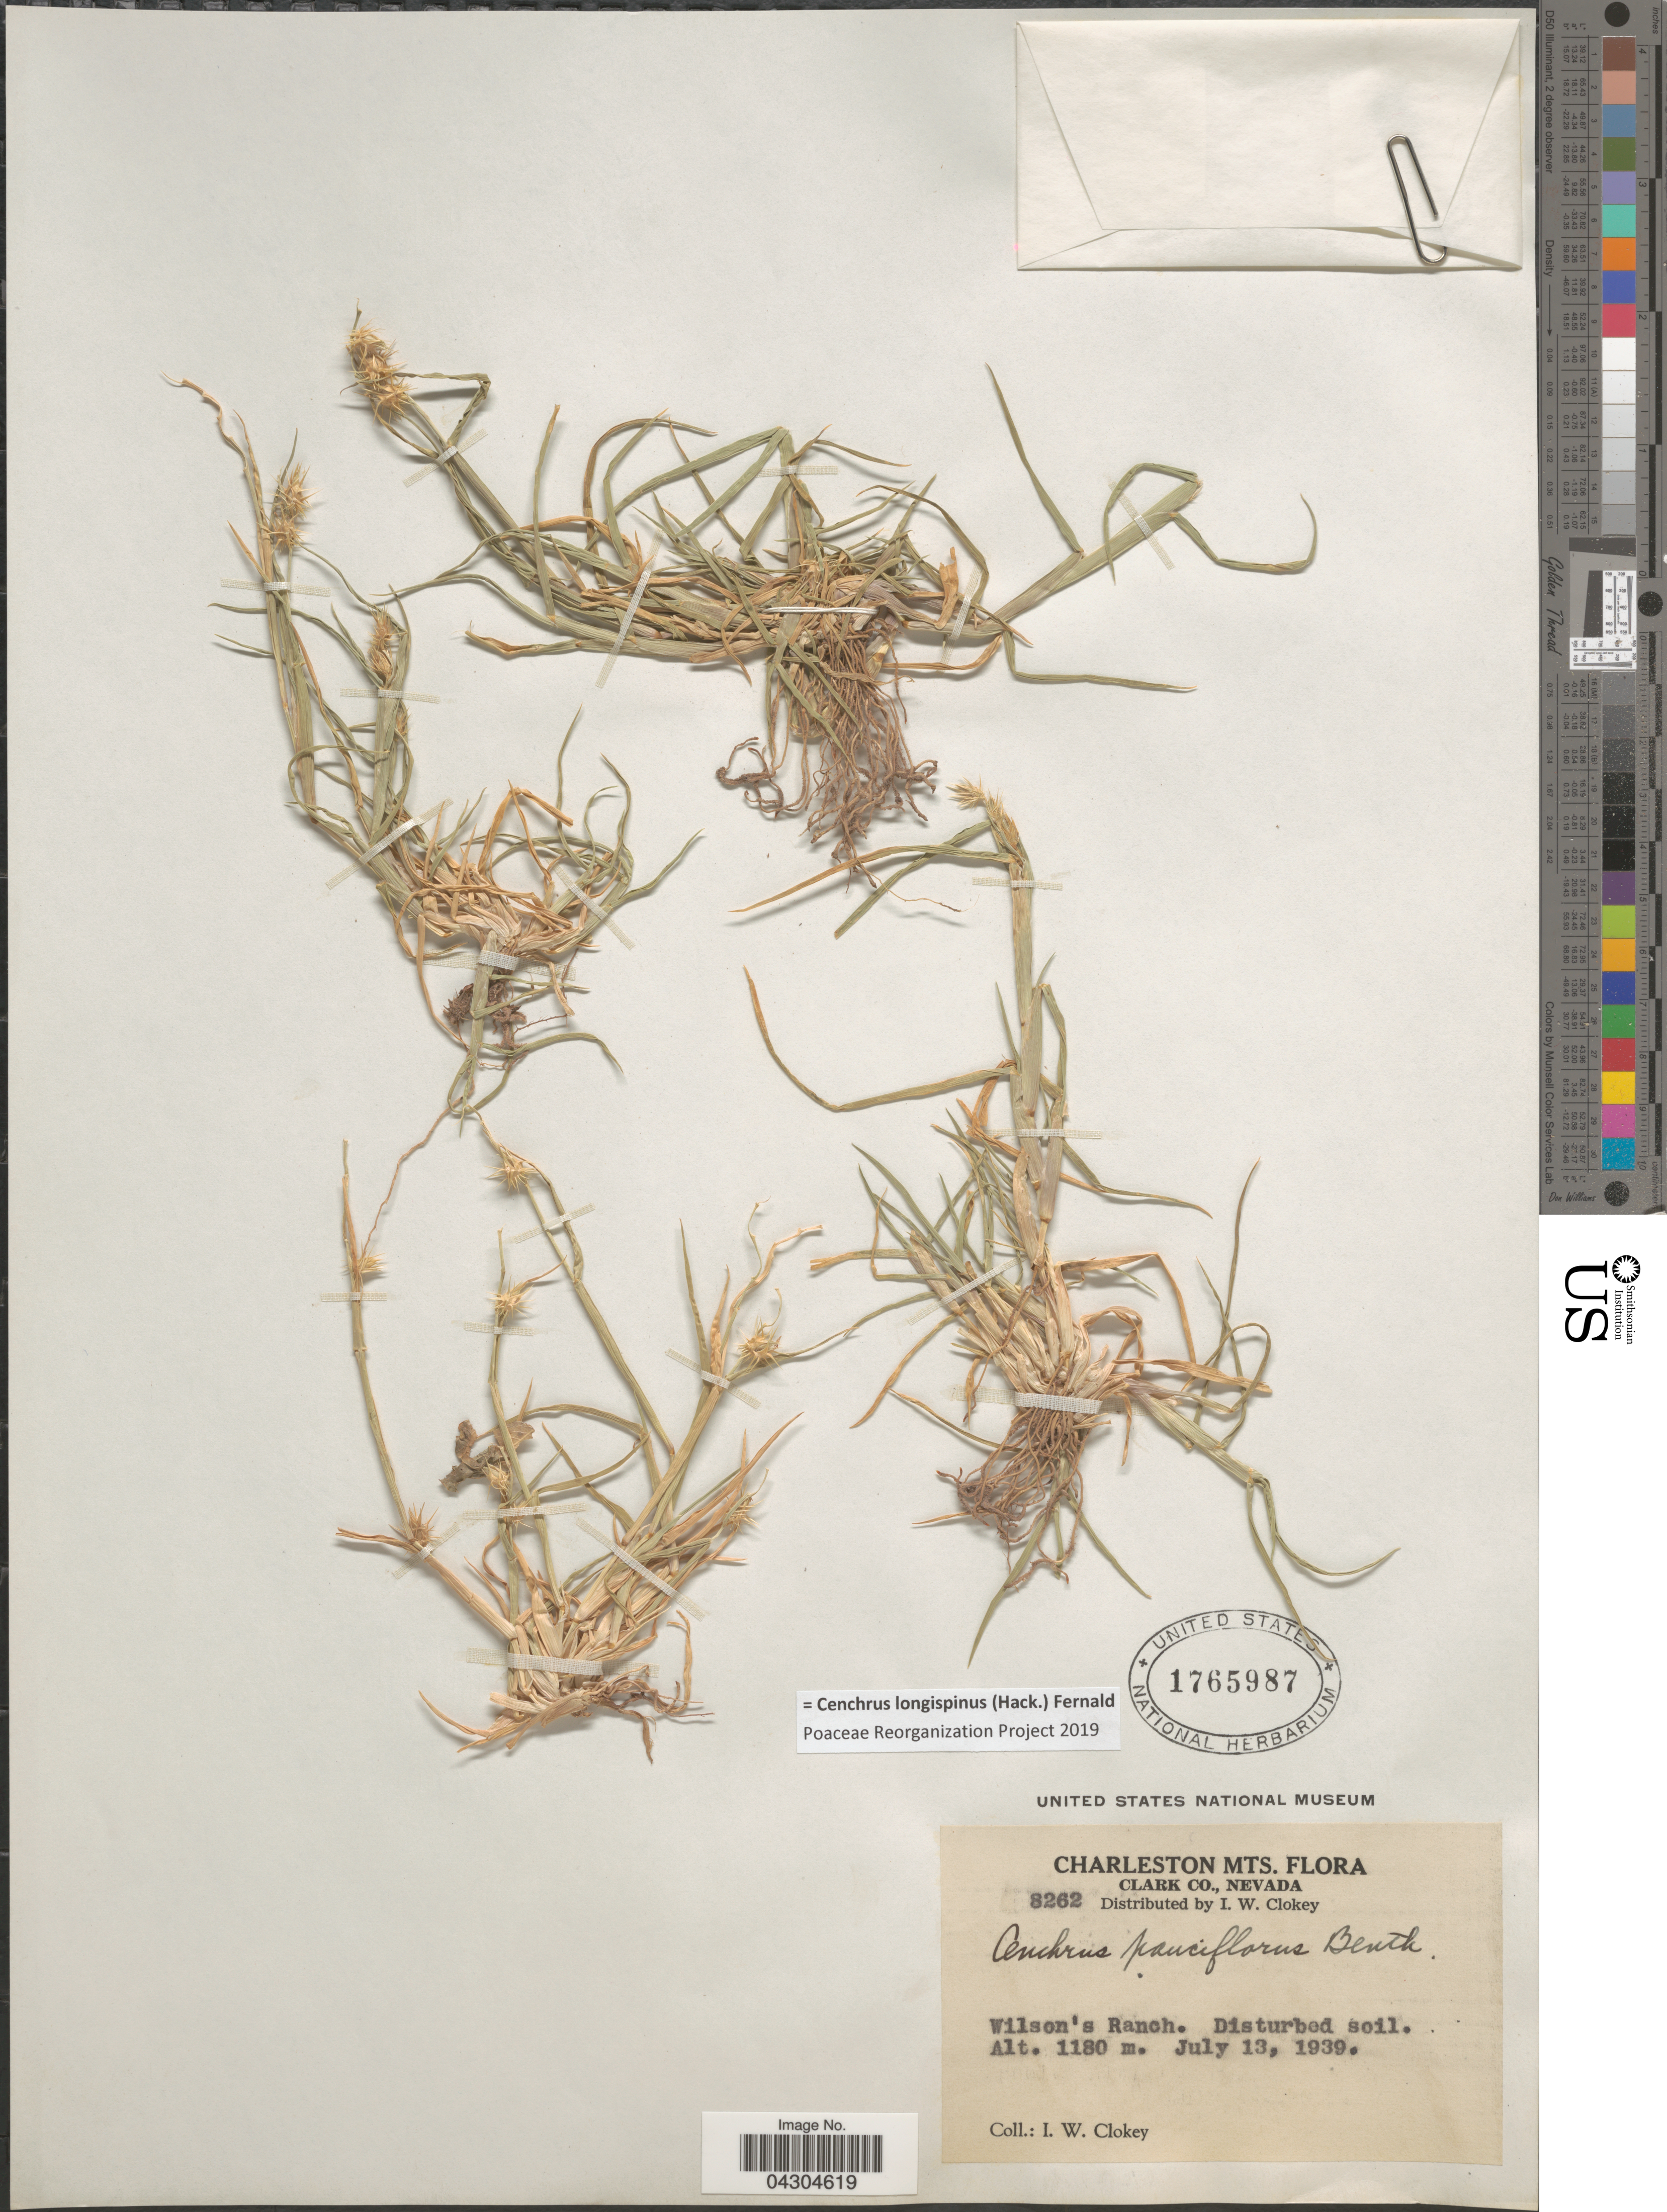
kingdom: Plantae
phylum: Tracheophyta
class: Liliopsida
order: Poales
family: Poaceae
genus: Cenchrus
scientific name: Cenchrus longispinus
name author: (Hack.) Fernald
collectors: I. W. Clokey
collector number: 8262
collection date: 1939-07-13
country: United States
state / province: Nevada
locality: Charleston Mts. Clark Co. Wilson's Ranch.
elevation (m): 1180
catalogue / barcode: US 1765987